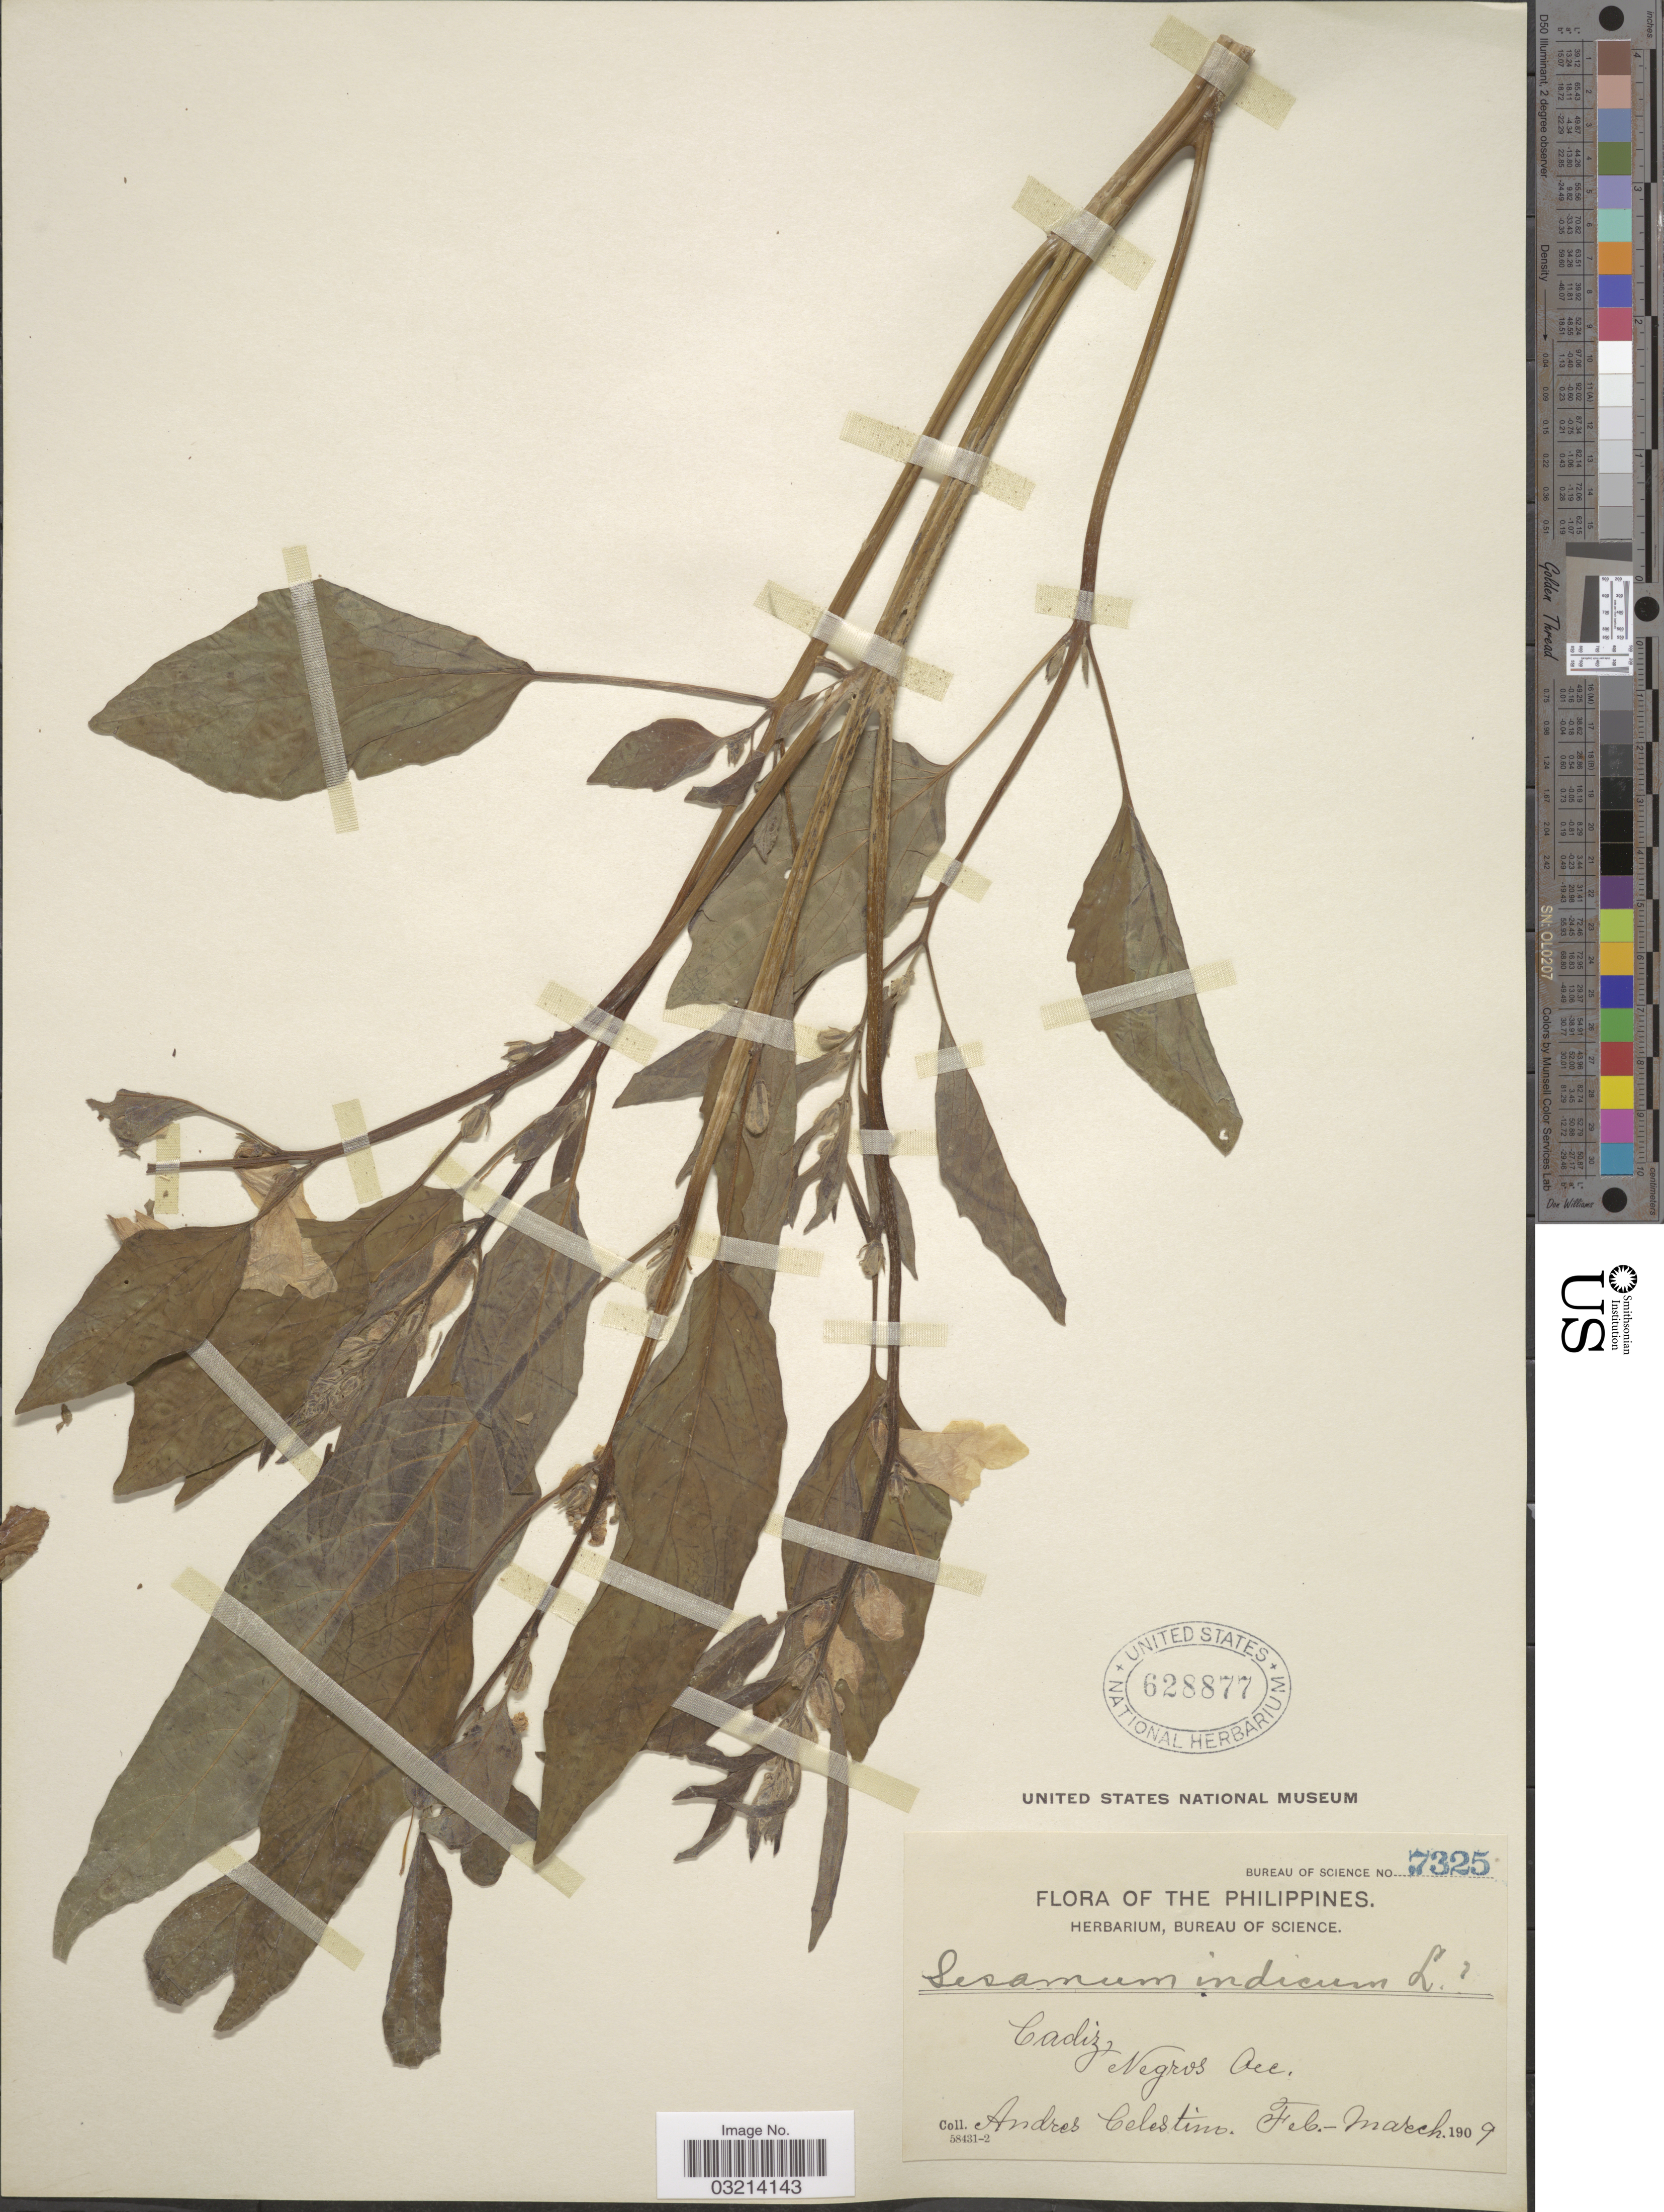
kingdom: Plantae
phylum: Tracheophyta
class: Magnoliopsida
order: Lamiales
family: Pedaliaceae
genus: Sesamum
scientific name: Sesamum indicum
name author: L.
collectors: A. Celestino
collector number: Bureau of Sience 7325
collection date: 1909-02/1909-03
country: Philippines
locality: Cadiz, Negros Occ.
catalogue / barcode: US 628877